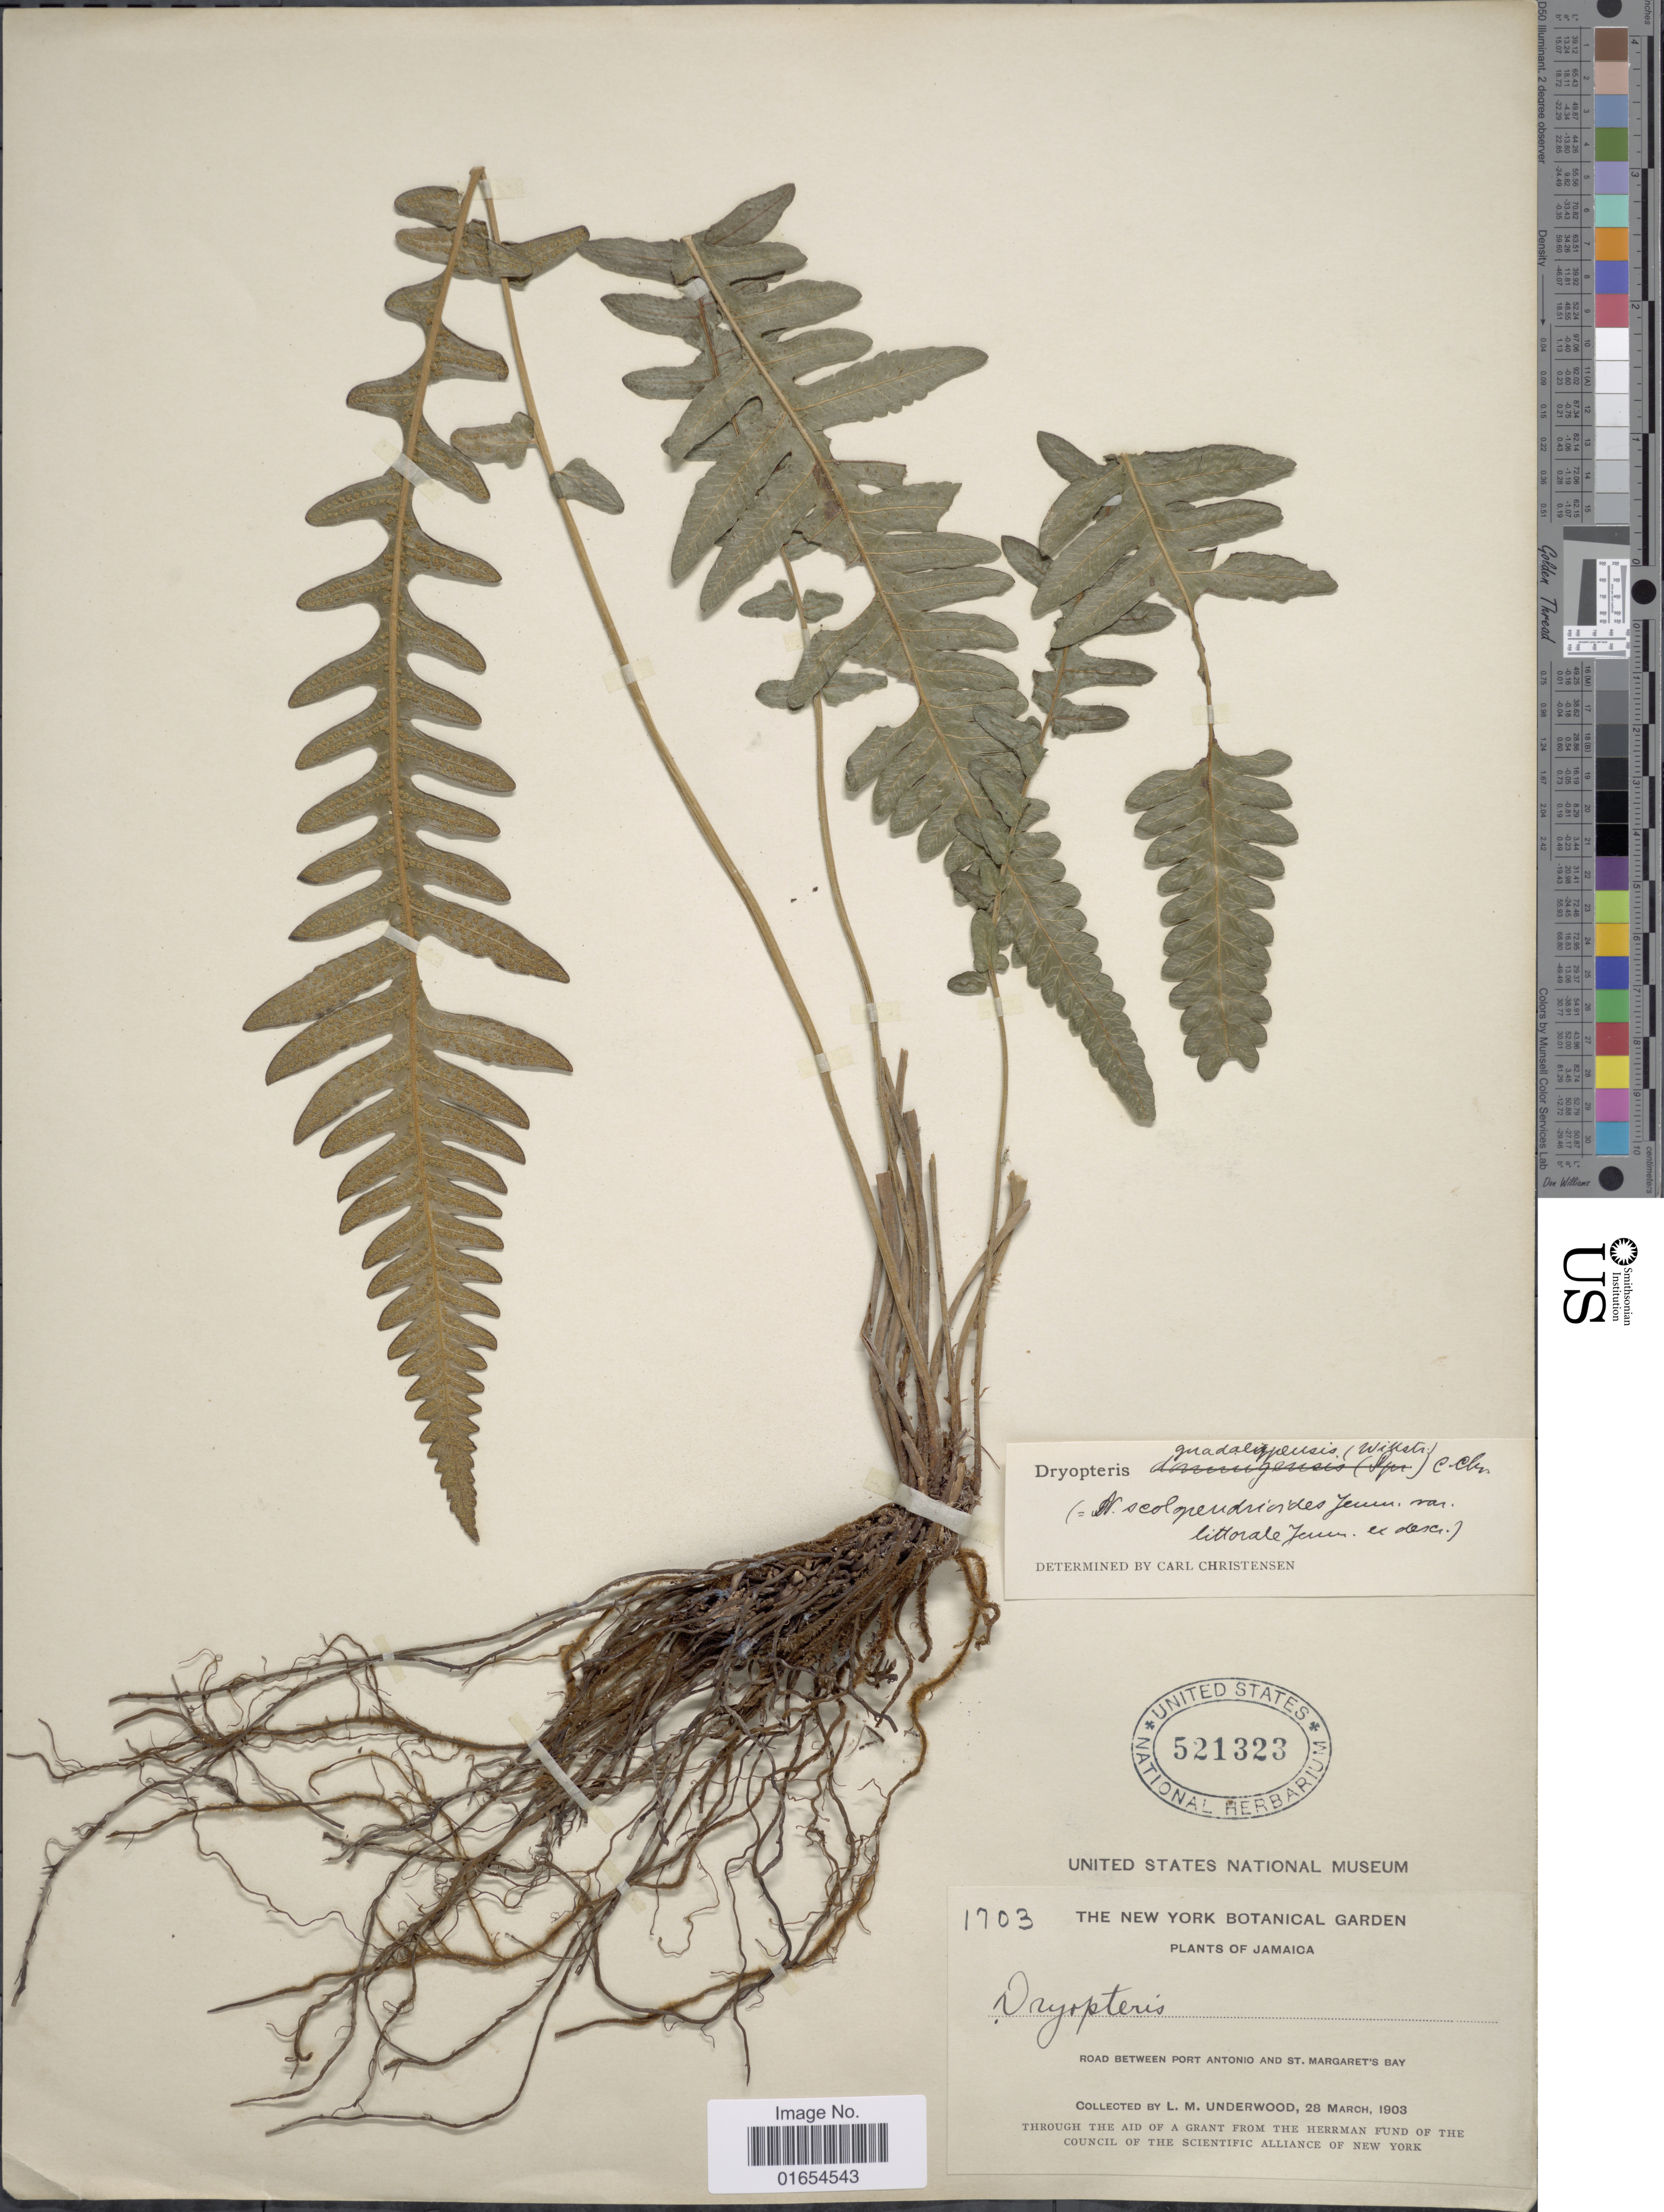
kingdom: Plantae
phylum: Tracheophyta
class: Polypodiopsida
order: Polypodiales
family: Thelypteridaceae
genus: Goniopteris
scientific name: Goniopteris guadelupensis (Wikstr.) comb. nov., ined 2015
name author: (Wikstr.)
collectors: L. M. Underwood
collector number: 1703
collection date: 1903-03-28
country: Jamaica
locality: Road between Port Antonio and St. Margaret's Bay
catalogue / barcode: US 521323